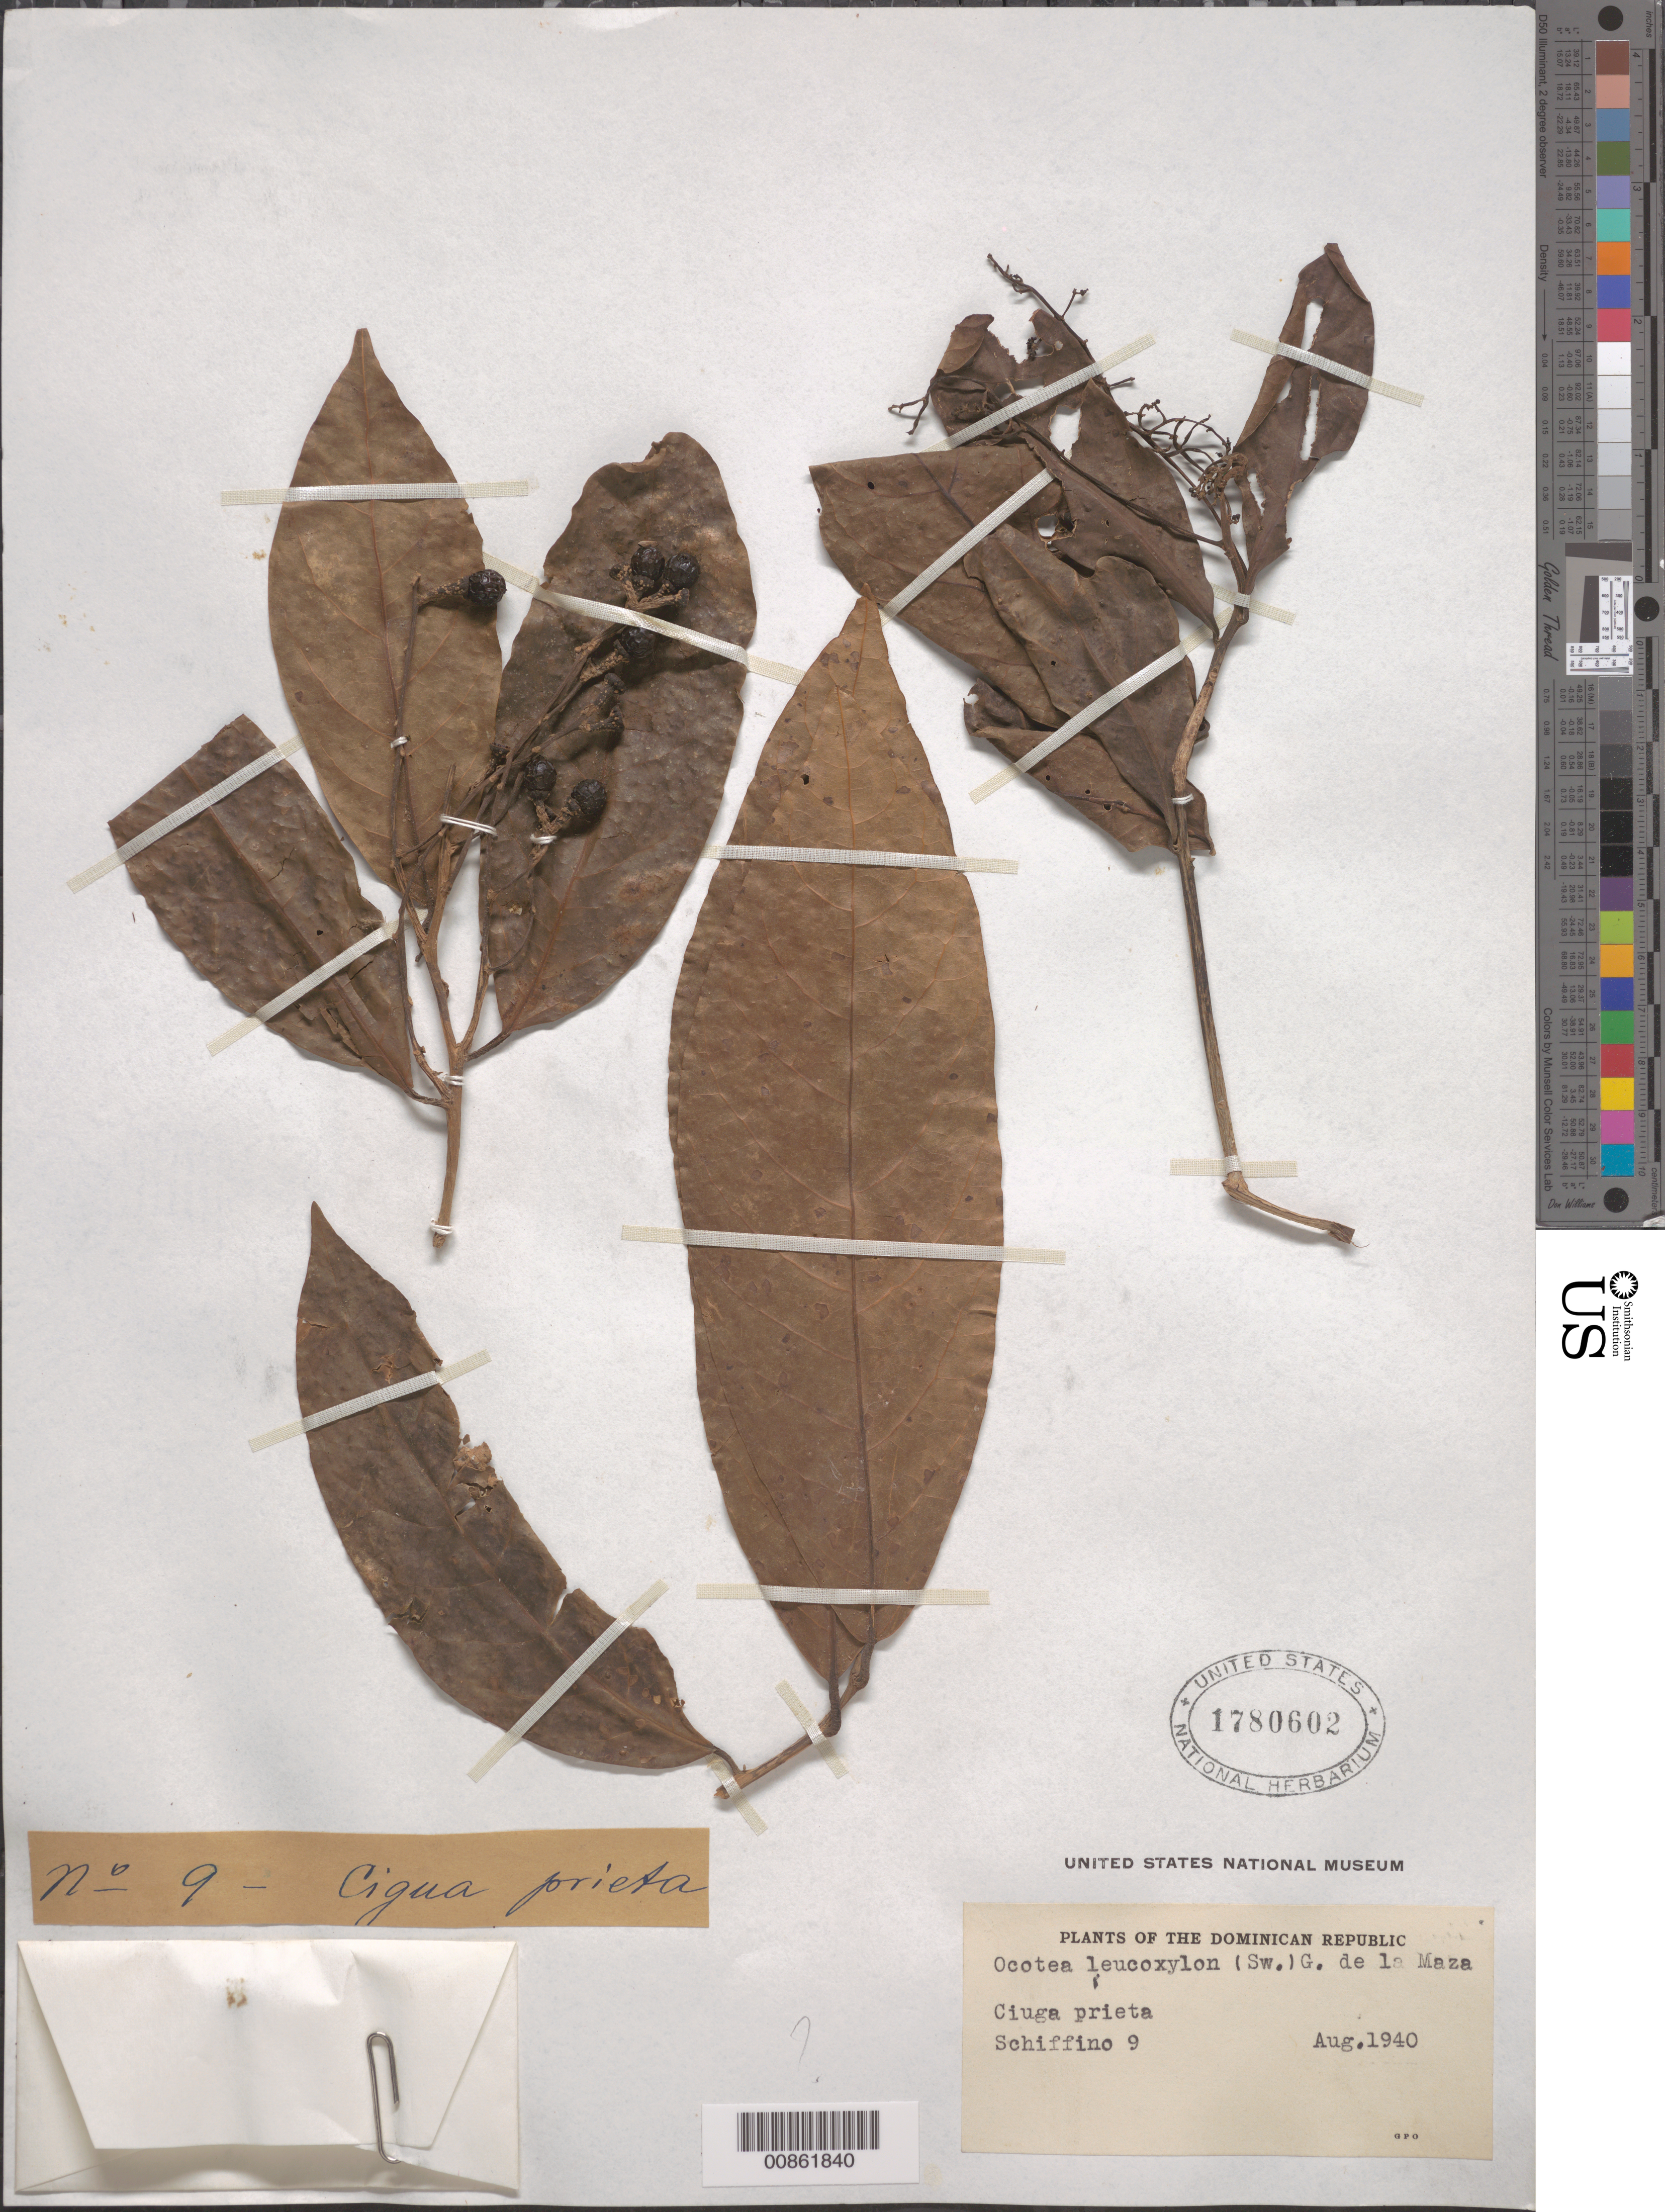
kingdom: Plantae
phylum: Tracheophyta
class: Magnoliopsida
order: Laurales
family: Lauraceae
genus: Ocotea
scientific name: Ocotea leucoxylon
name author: (Sw.) Laness.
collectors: J. Schiffino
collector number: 9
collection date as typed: Aug 1940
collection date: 1940-08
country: Dominican Republic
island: Hispaniola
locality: Dominican Republic.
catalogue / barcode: US 1780602